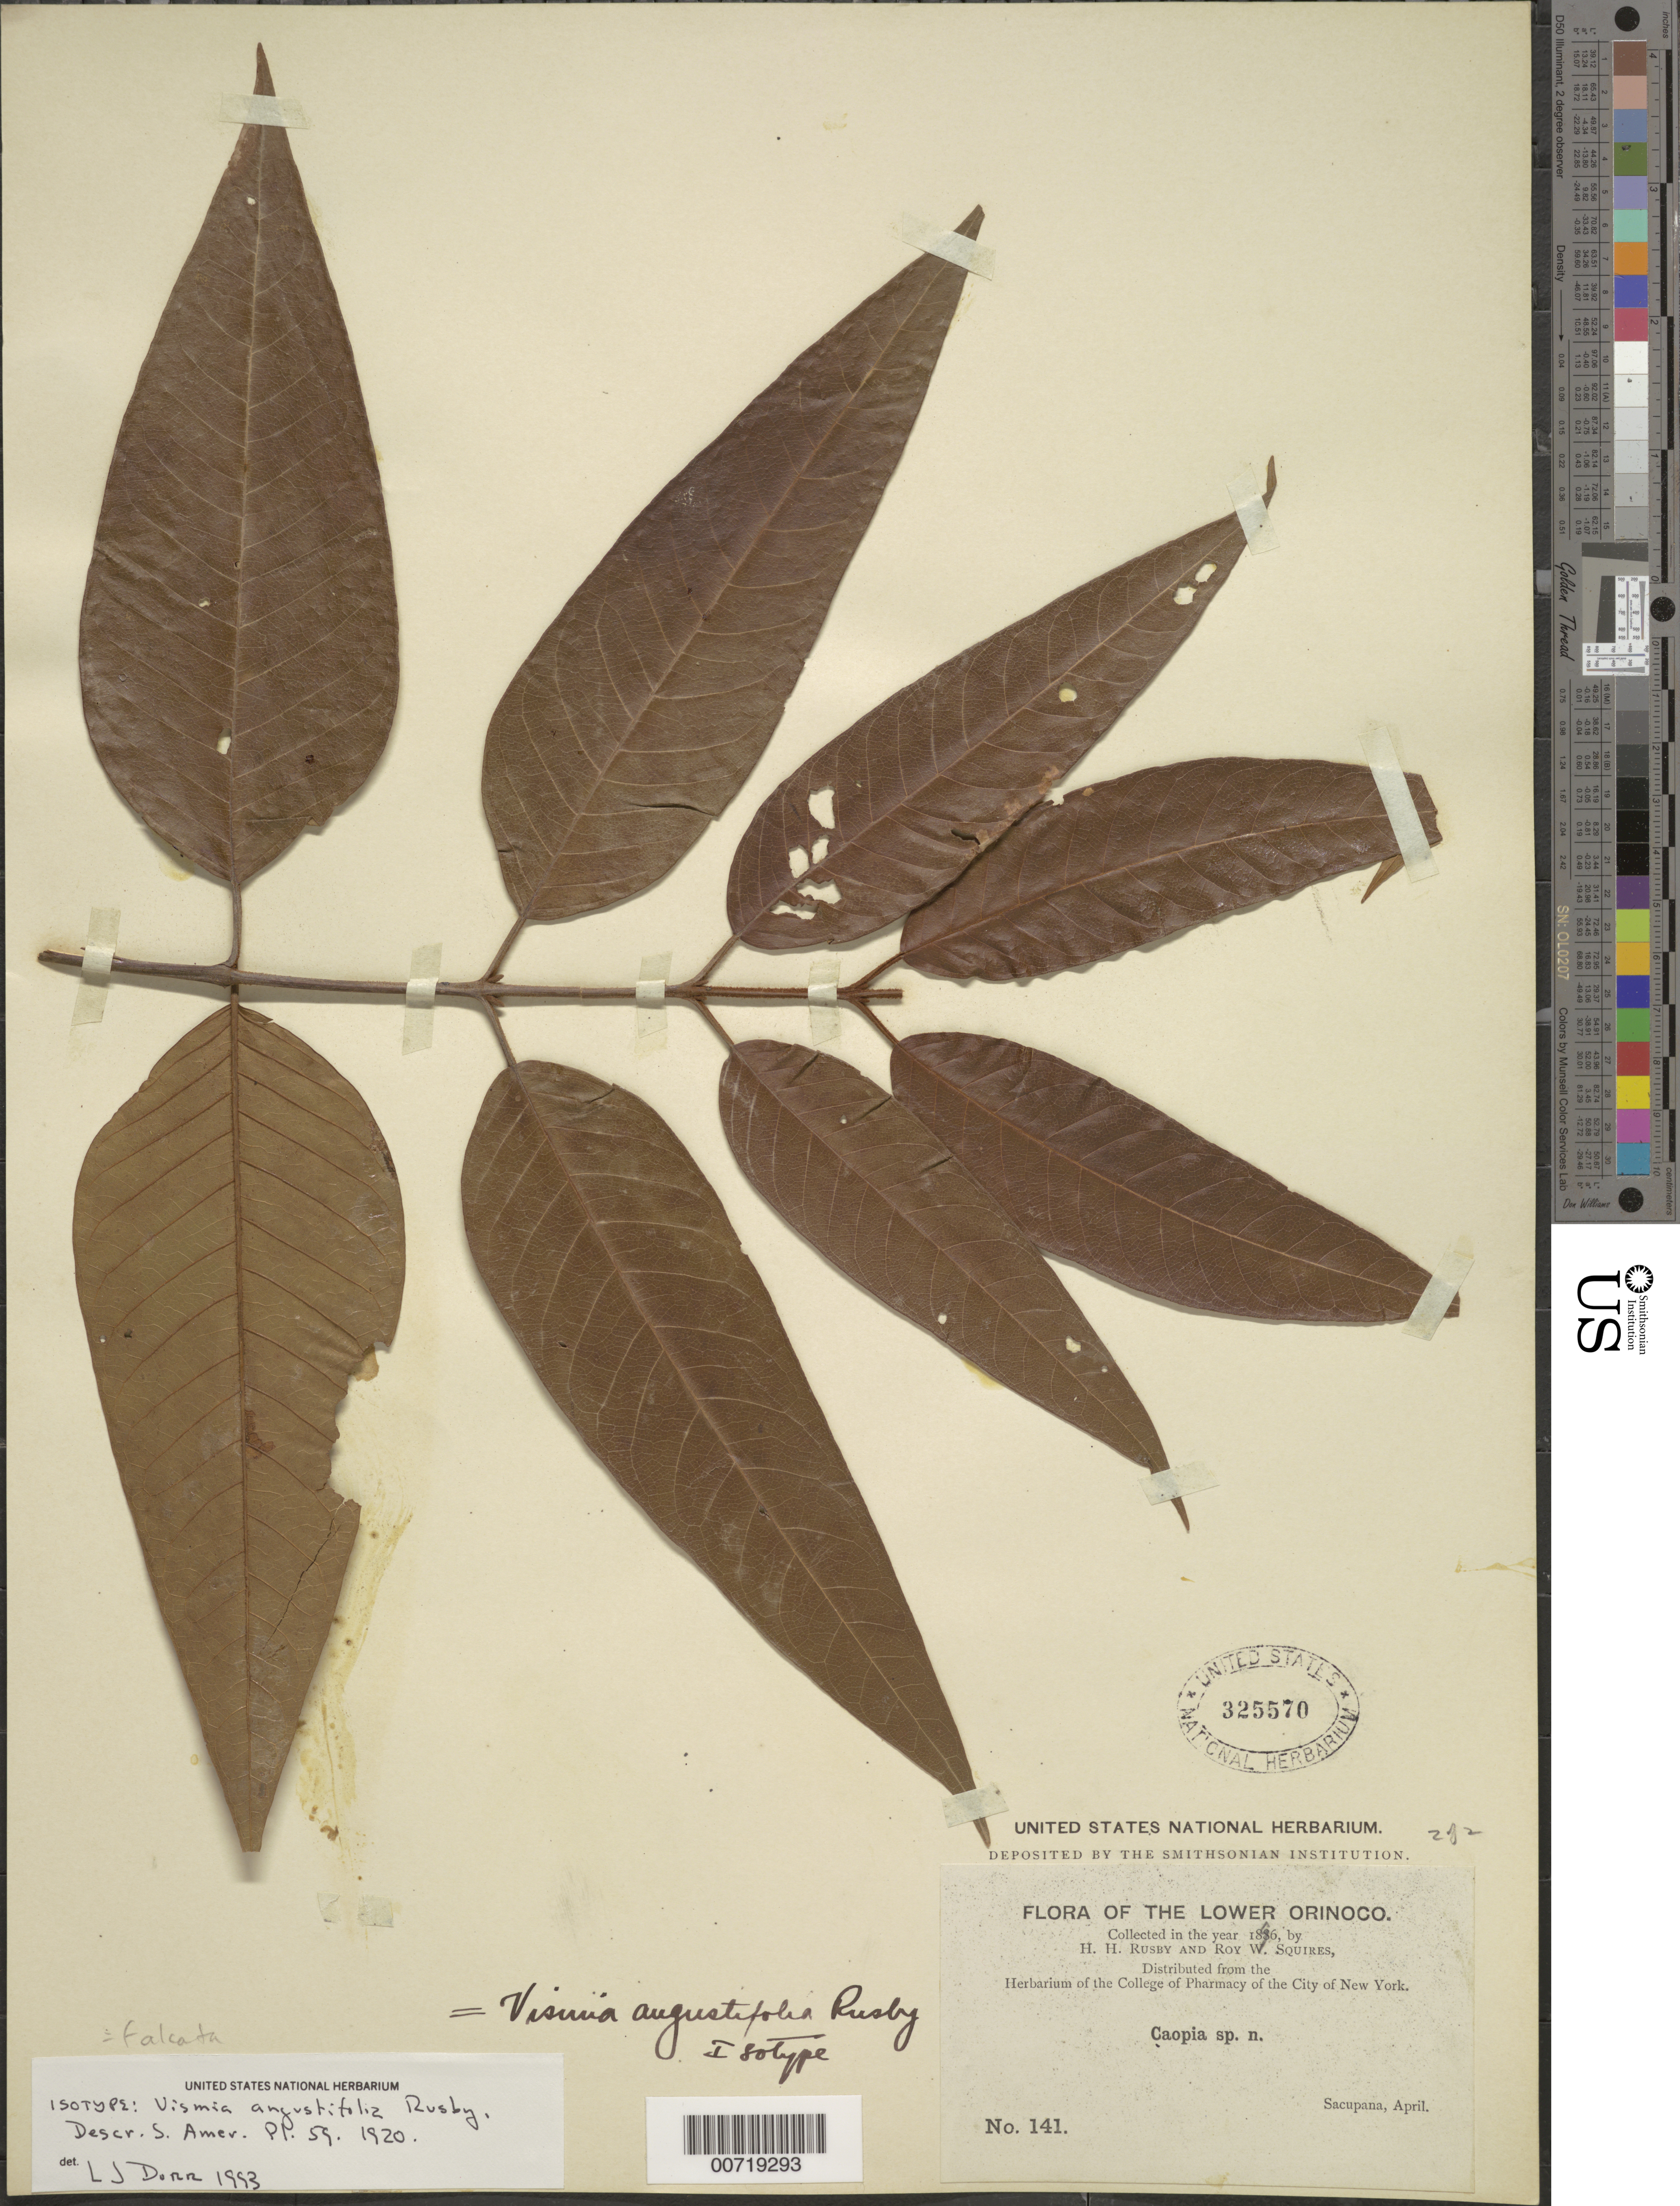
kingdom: Plantae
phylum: Tracheophyta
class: Magnoliopsida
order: Malpighiales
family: Hypericaceae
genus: Vismia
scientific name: Vismia falcata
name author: Rusby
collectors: H. H. Rusby & R. Squires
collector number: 141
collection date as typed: April 1896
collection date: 1896-04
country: Venezuela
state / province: Delta Amacuro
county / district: Antonio Díaz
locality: Lower Orinoco, Sacupana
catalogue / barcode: US 325570